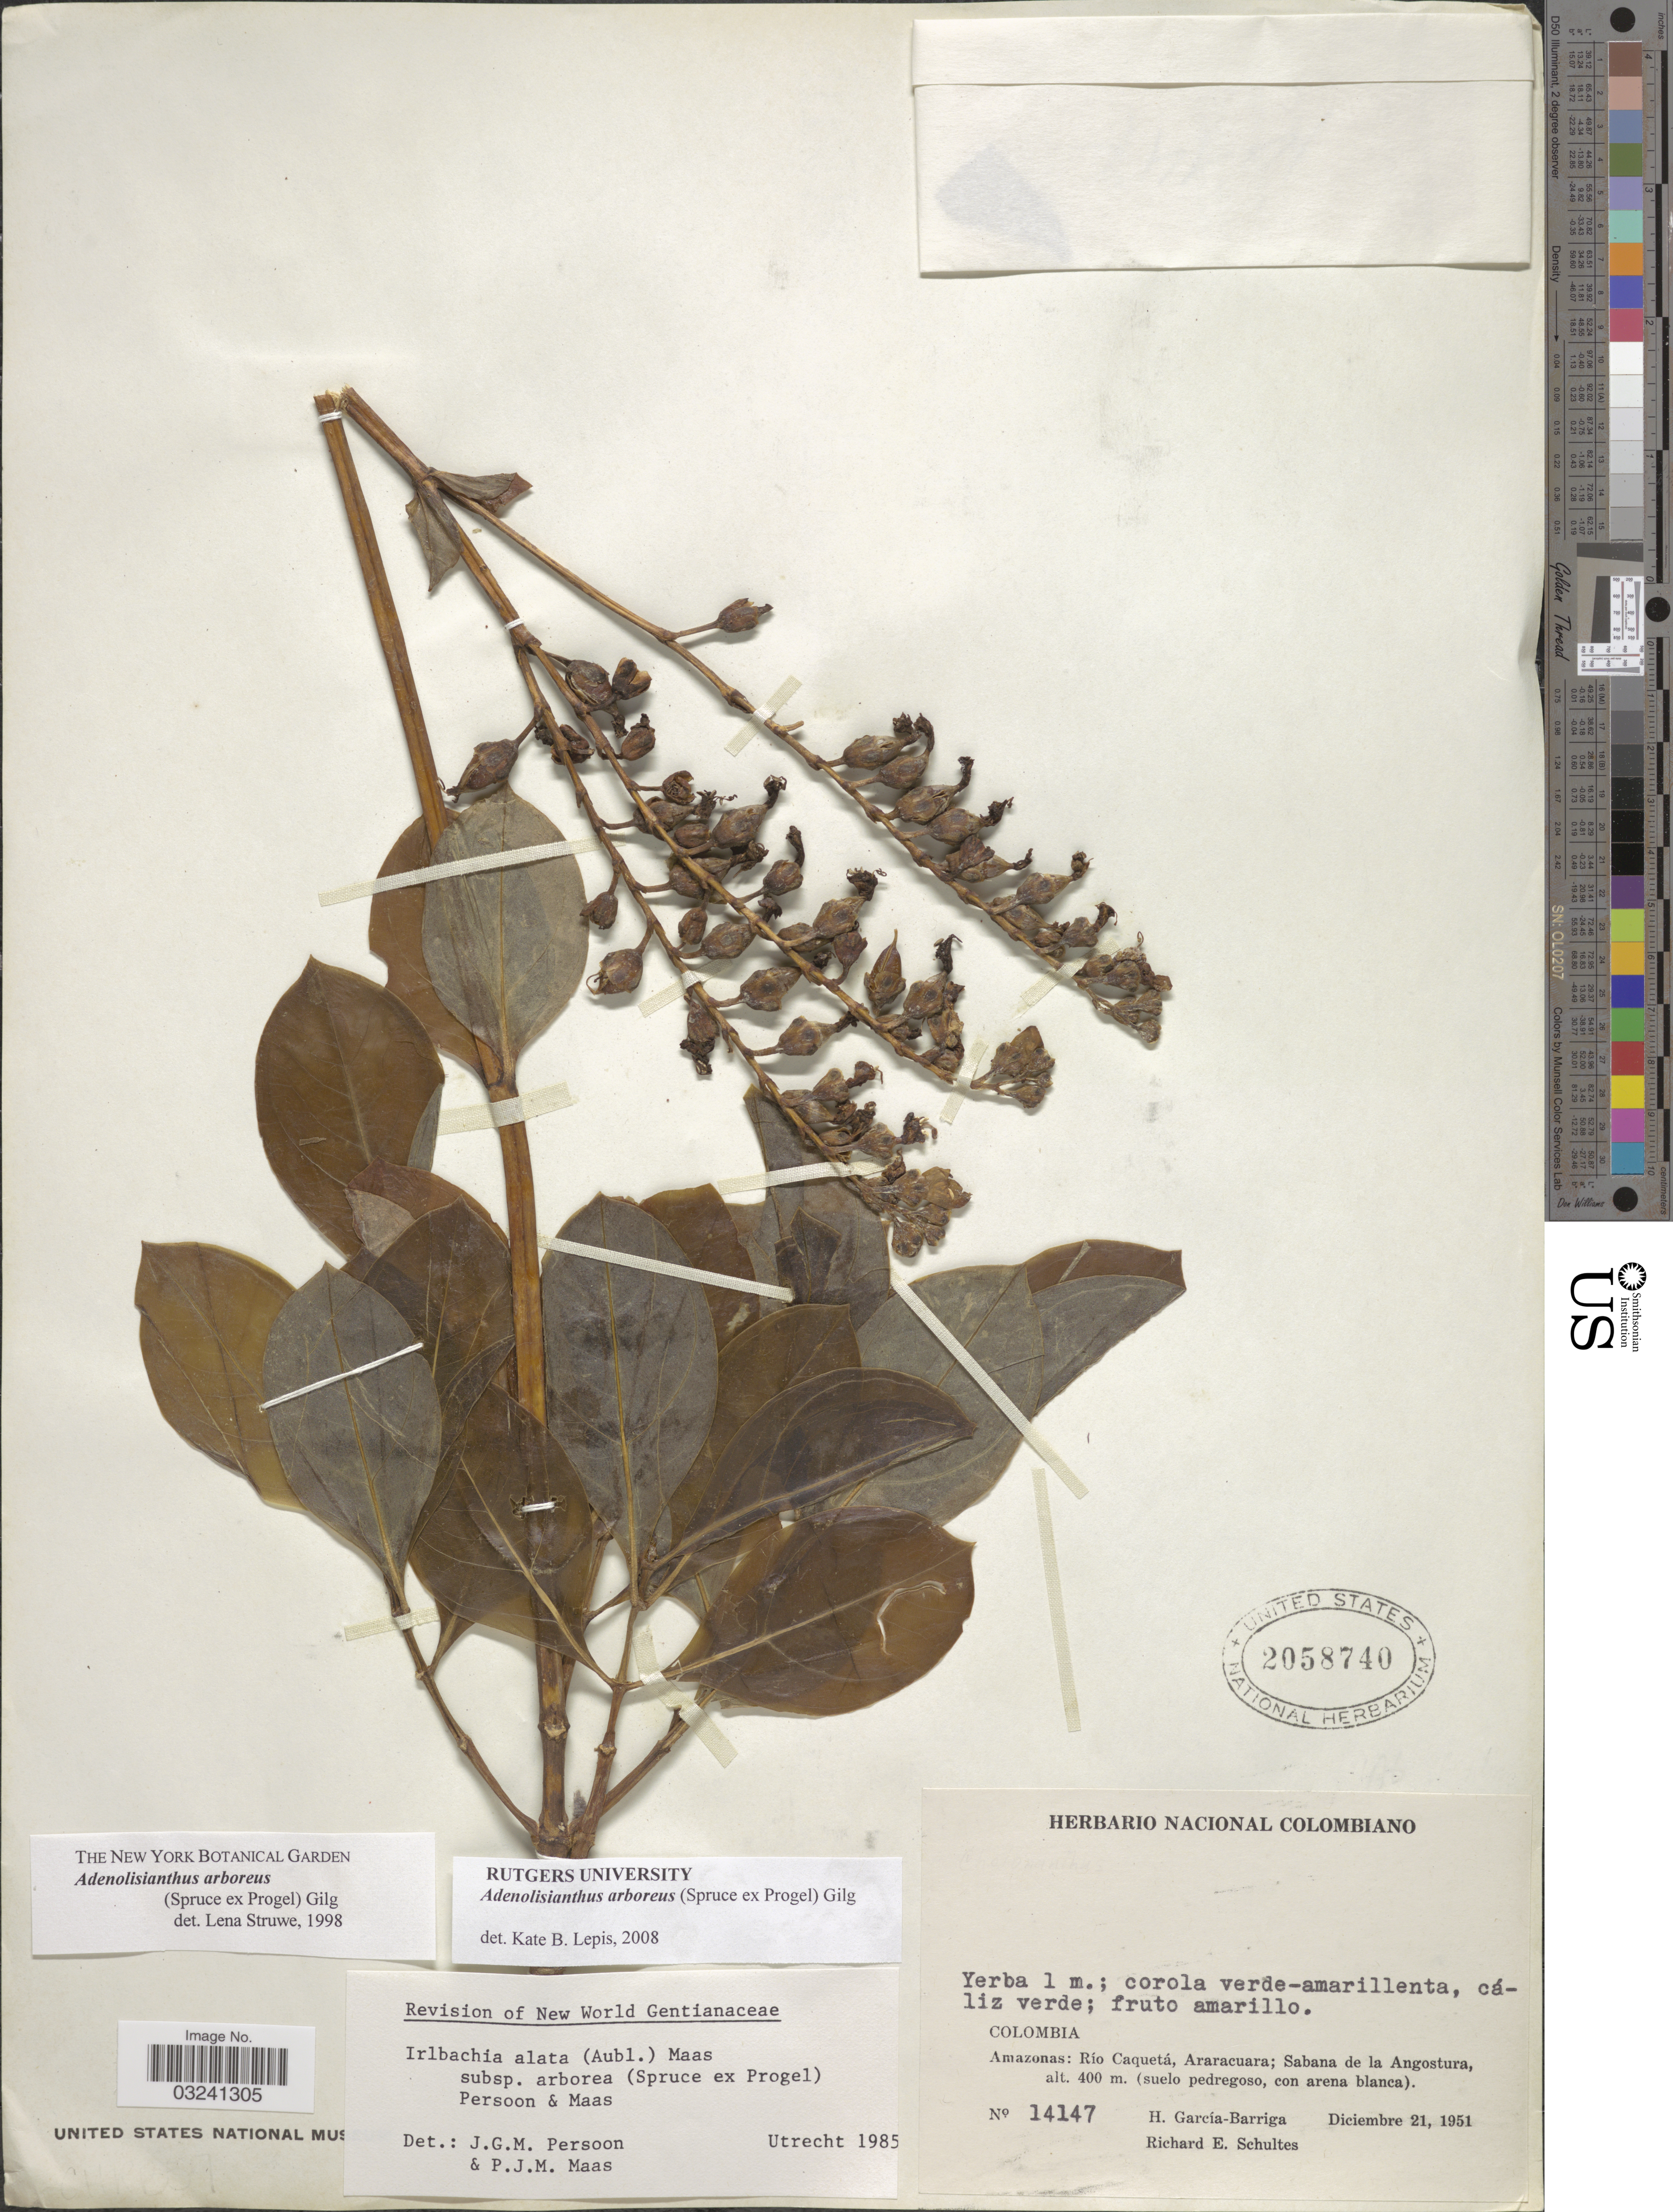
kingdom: Plantae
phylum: Tracheophyta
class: Magnoliopsida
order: Gentianales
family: Gentianaceae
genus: Adenolisianthus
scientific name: Adenolisianthus arboreus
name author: (Spruce ex Progel) Gilg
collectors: H. García Barriga & R. E. Schultes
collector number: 14147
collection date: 1951-12-21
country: Colombia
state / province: Amazônas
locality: Río Caquetá, Araracuara; Sabana de la Angostura.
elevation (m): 400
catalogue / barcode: US 2058740